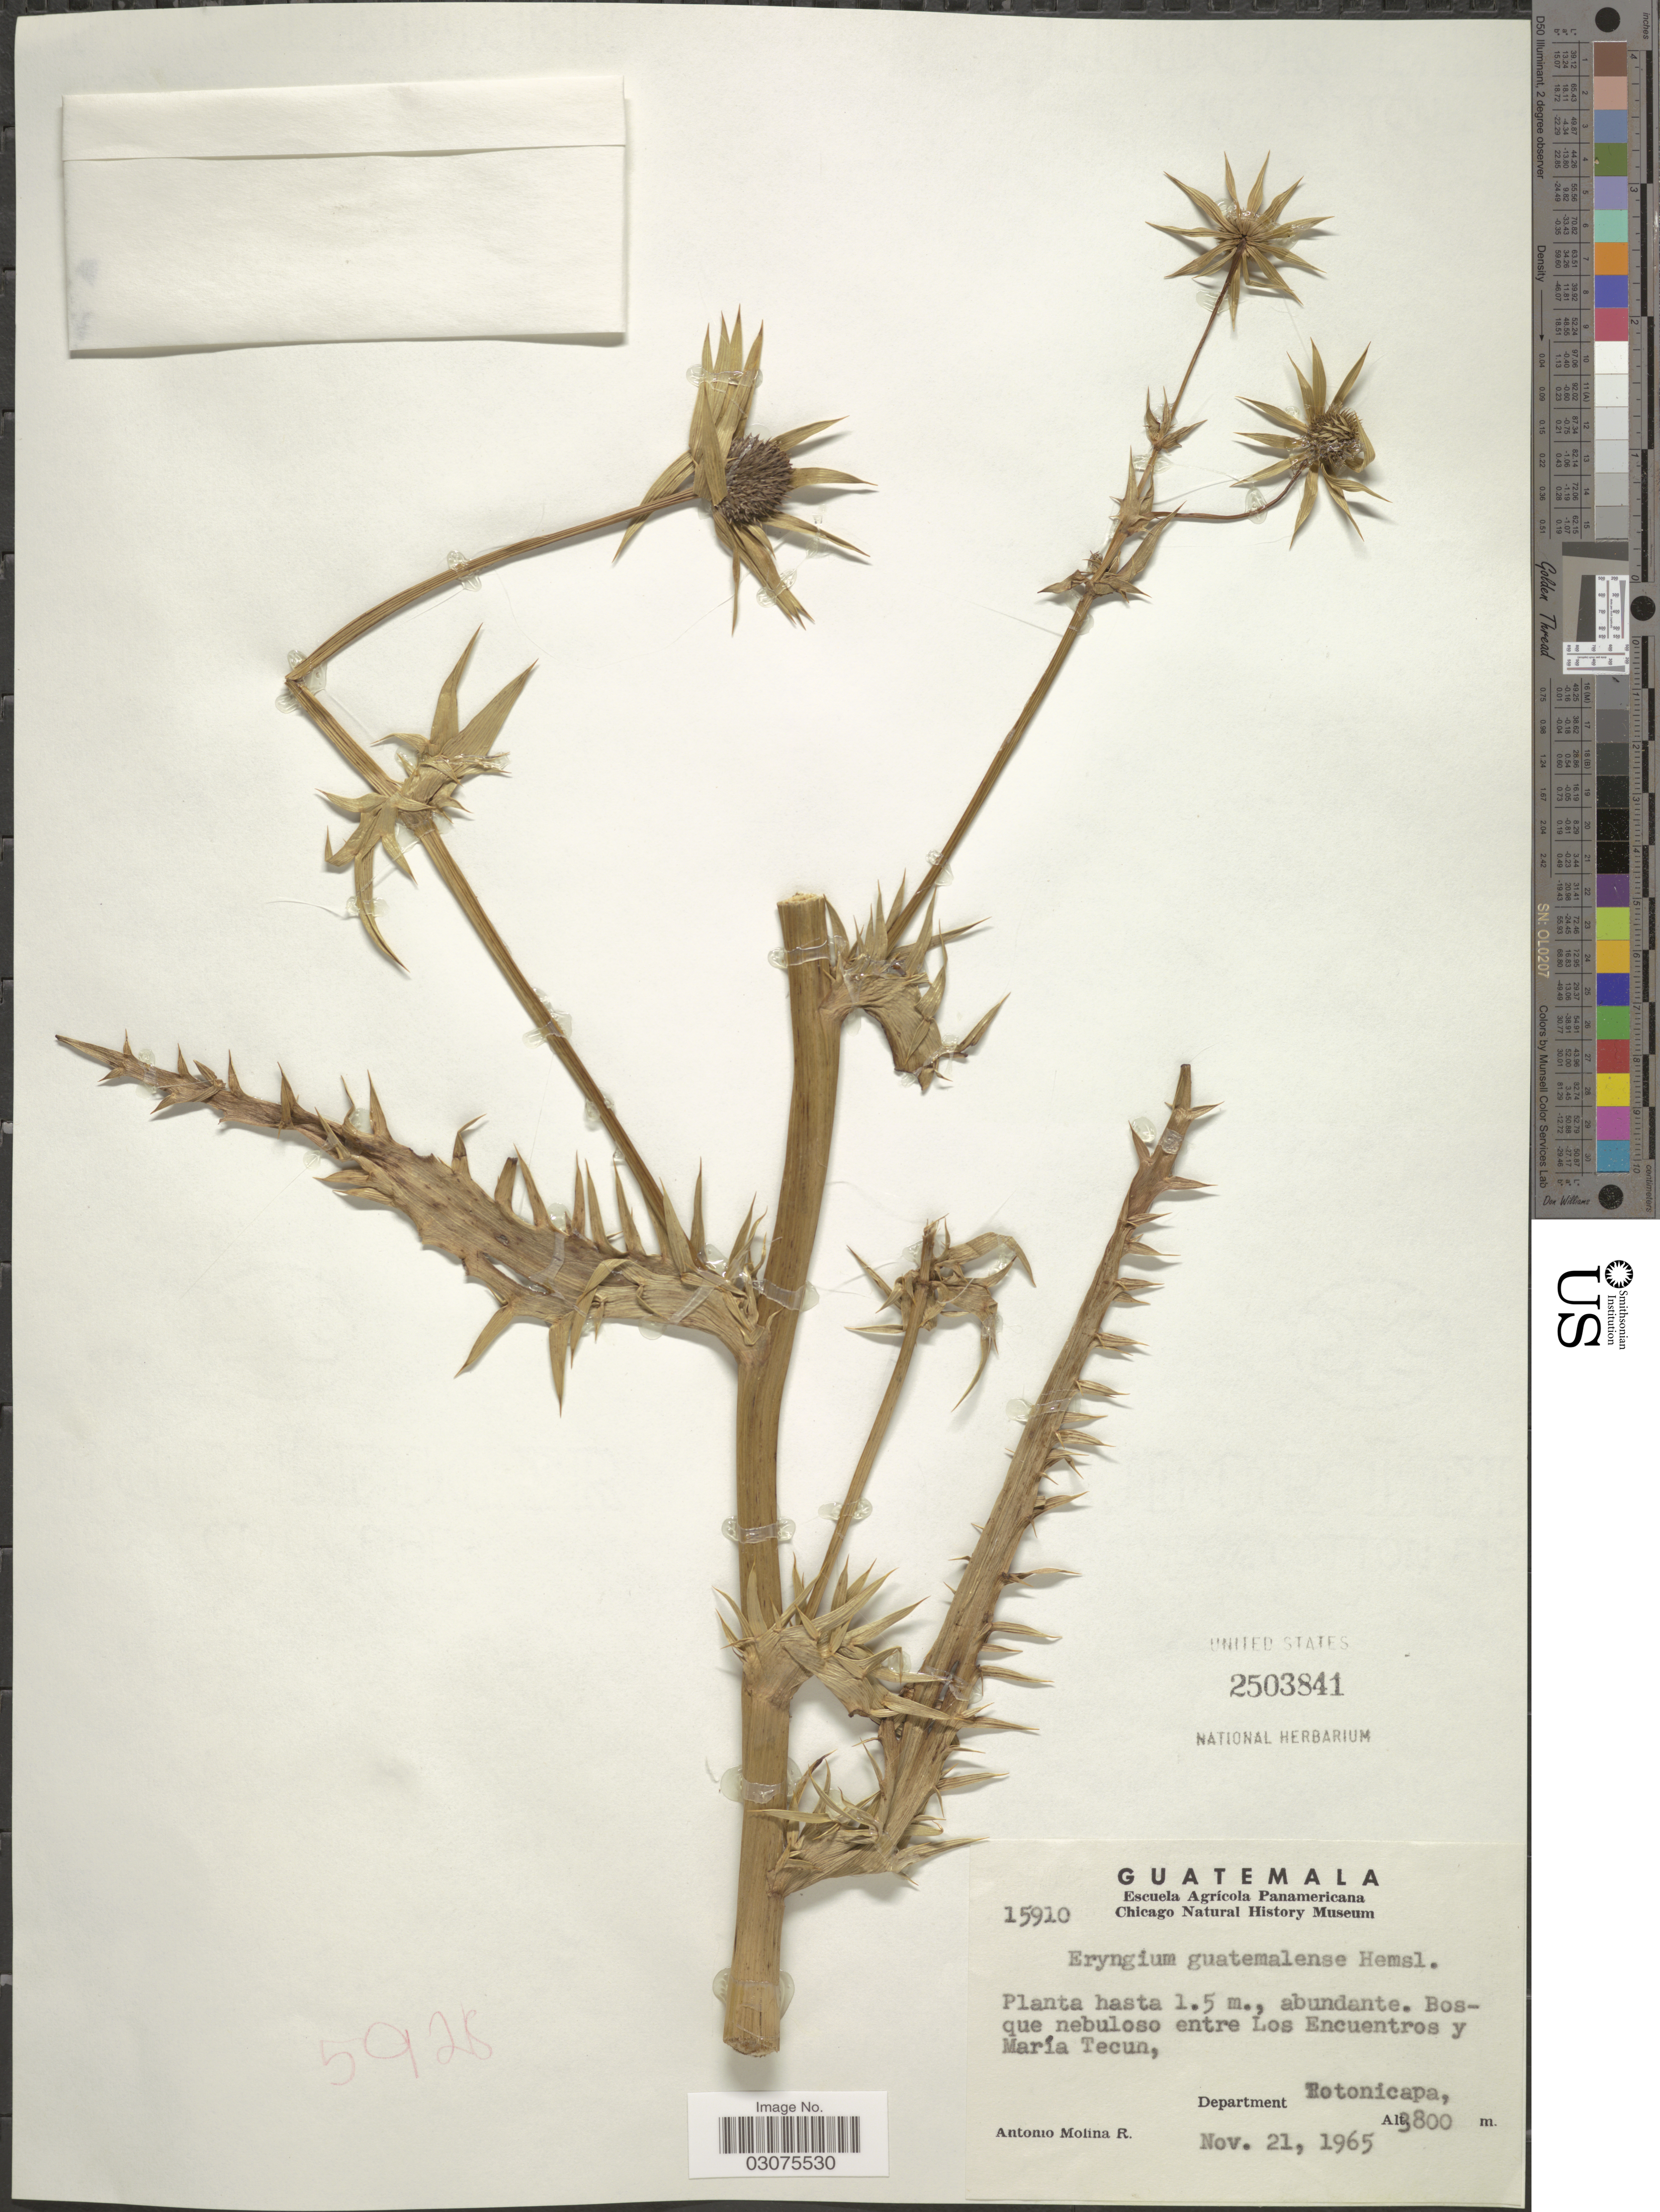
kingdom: Plantae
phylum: Tracheophyta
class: Magnoliopsida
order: Apiales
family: Apiaceae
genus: Eryngium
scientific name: Eryngium cymosum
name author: F. Delaroche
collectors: A. Molina R.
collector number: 15910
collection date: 1965-11-21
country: Guatemala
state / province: Totonicapan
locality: Bosque nebuloso entre Los Encuentros y María Tecun, Department Totonicapa.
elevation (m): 3800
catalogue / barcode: US 2503841